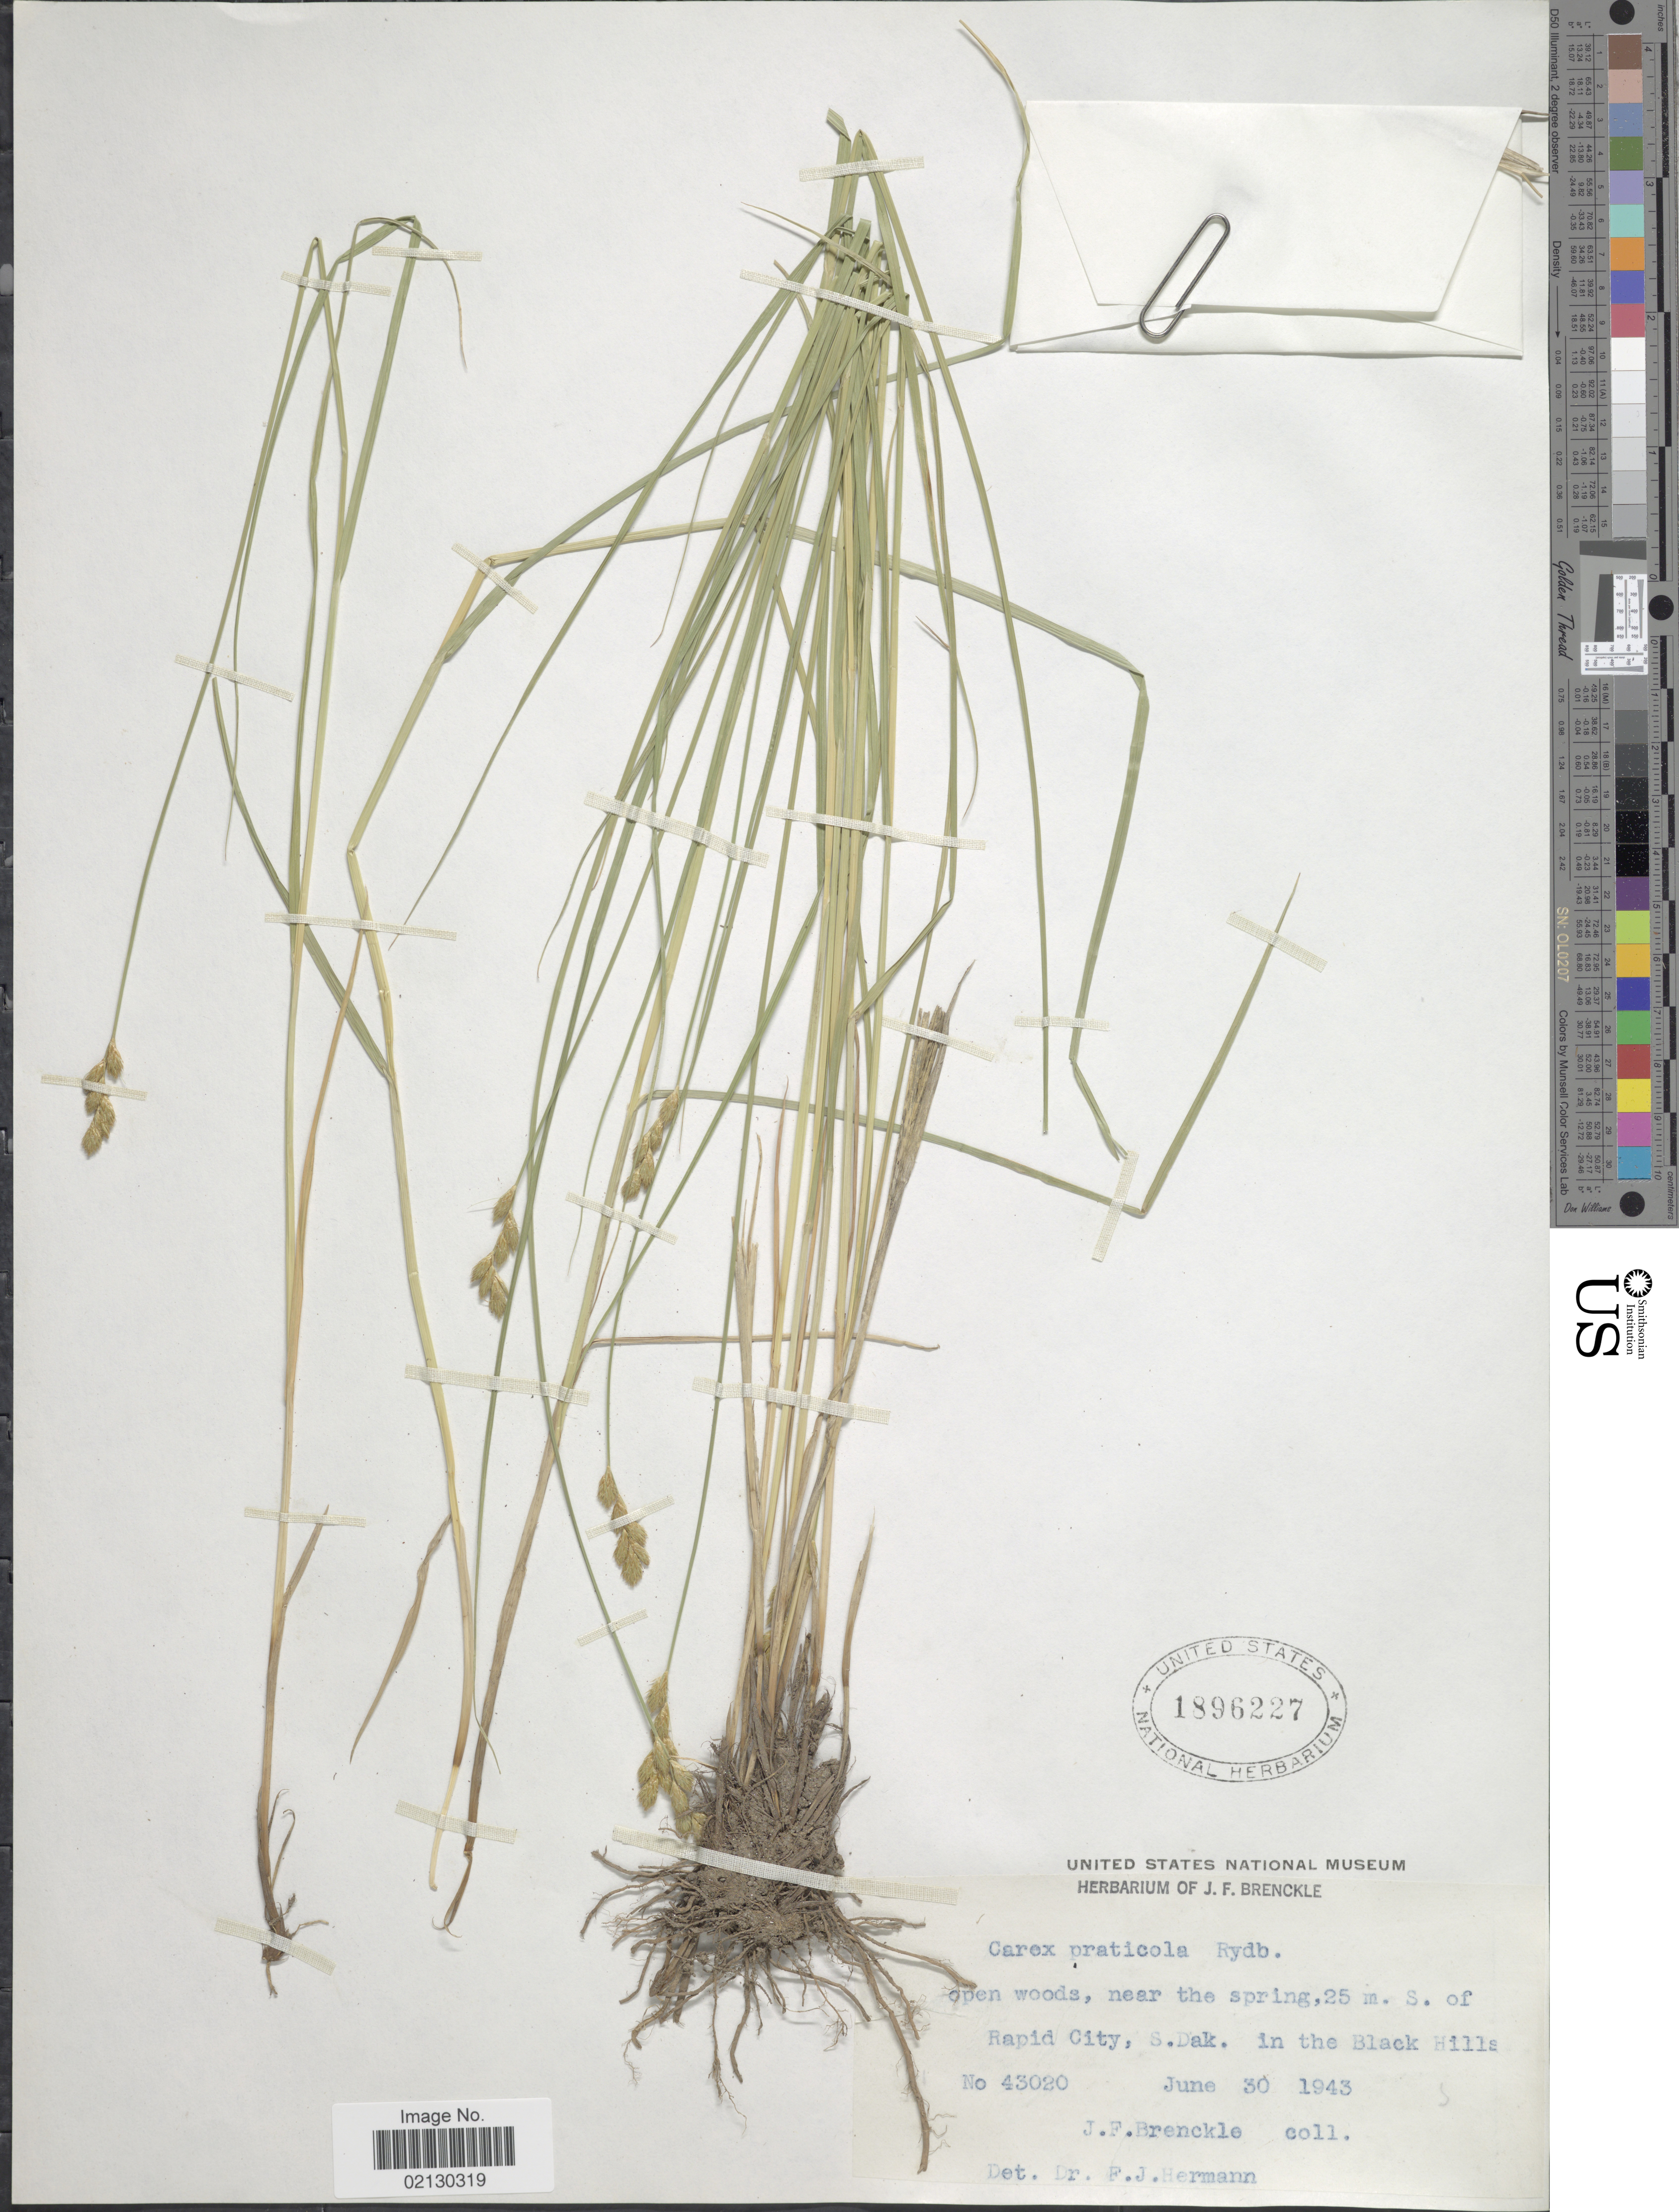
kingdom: Plantae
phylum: Tracheophyta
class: Liliopsida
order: Poales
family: Cyperaceae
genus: Carex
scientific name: Carex praticola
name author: Rydb.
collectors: J. Brenckle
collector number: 43020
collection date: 1943-06-30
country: United States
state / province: South Dakota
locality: Near the spring, 25m. S. of Rapid City, S. Dak. in the Black Hills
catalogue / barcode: US 1896227